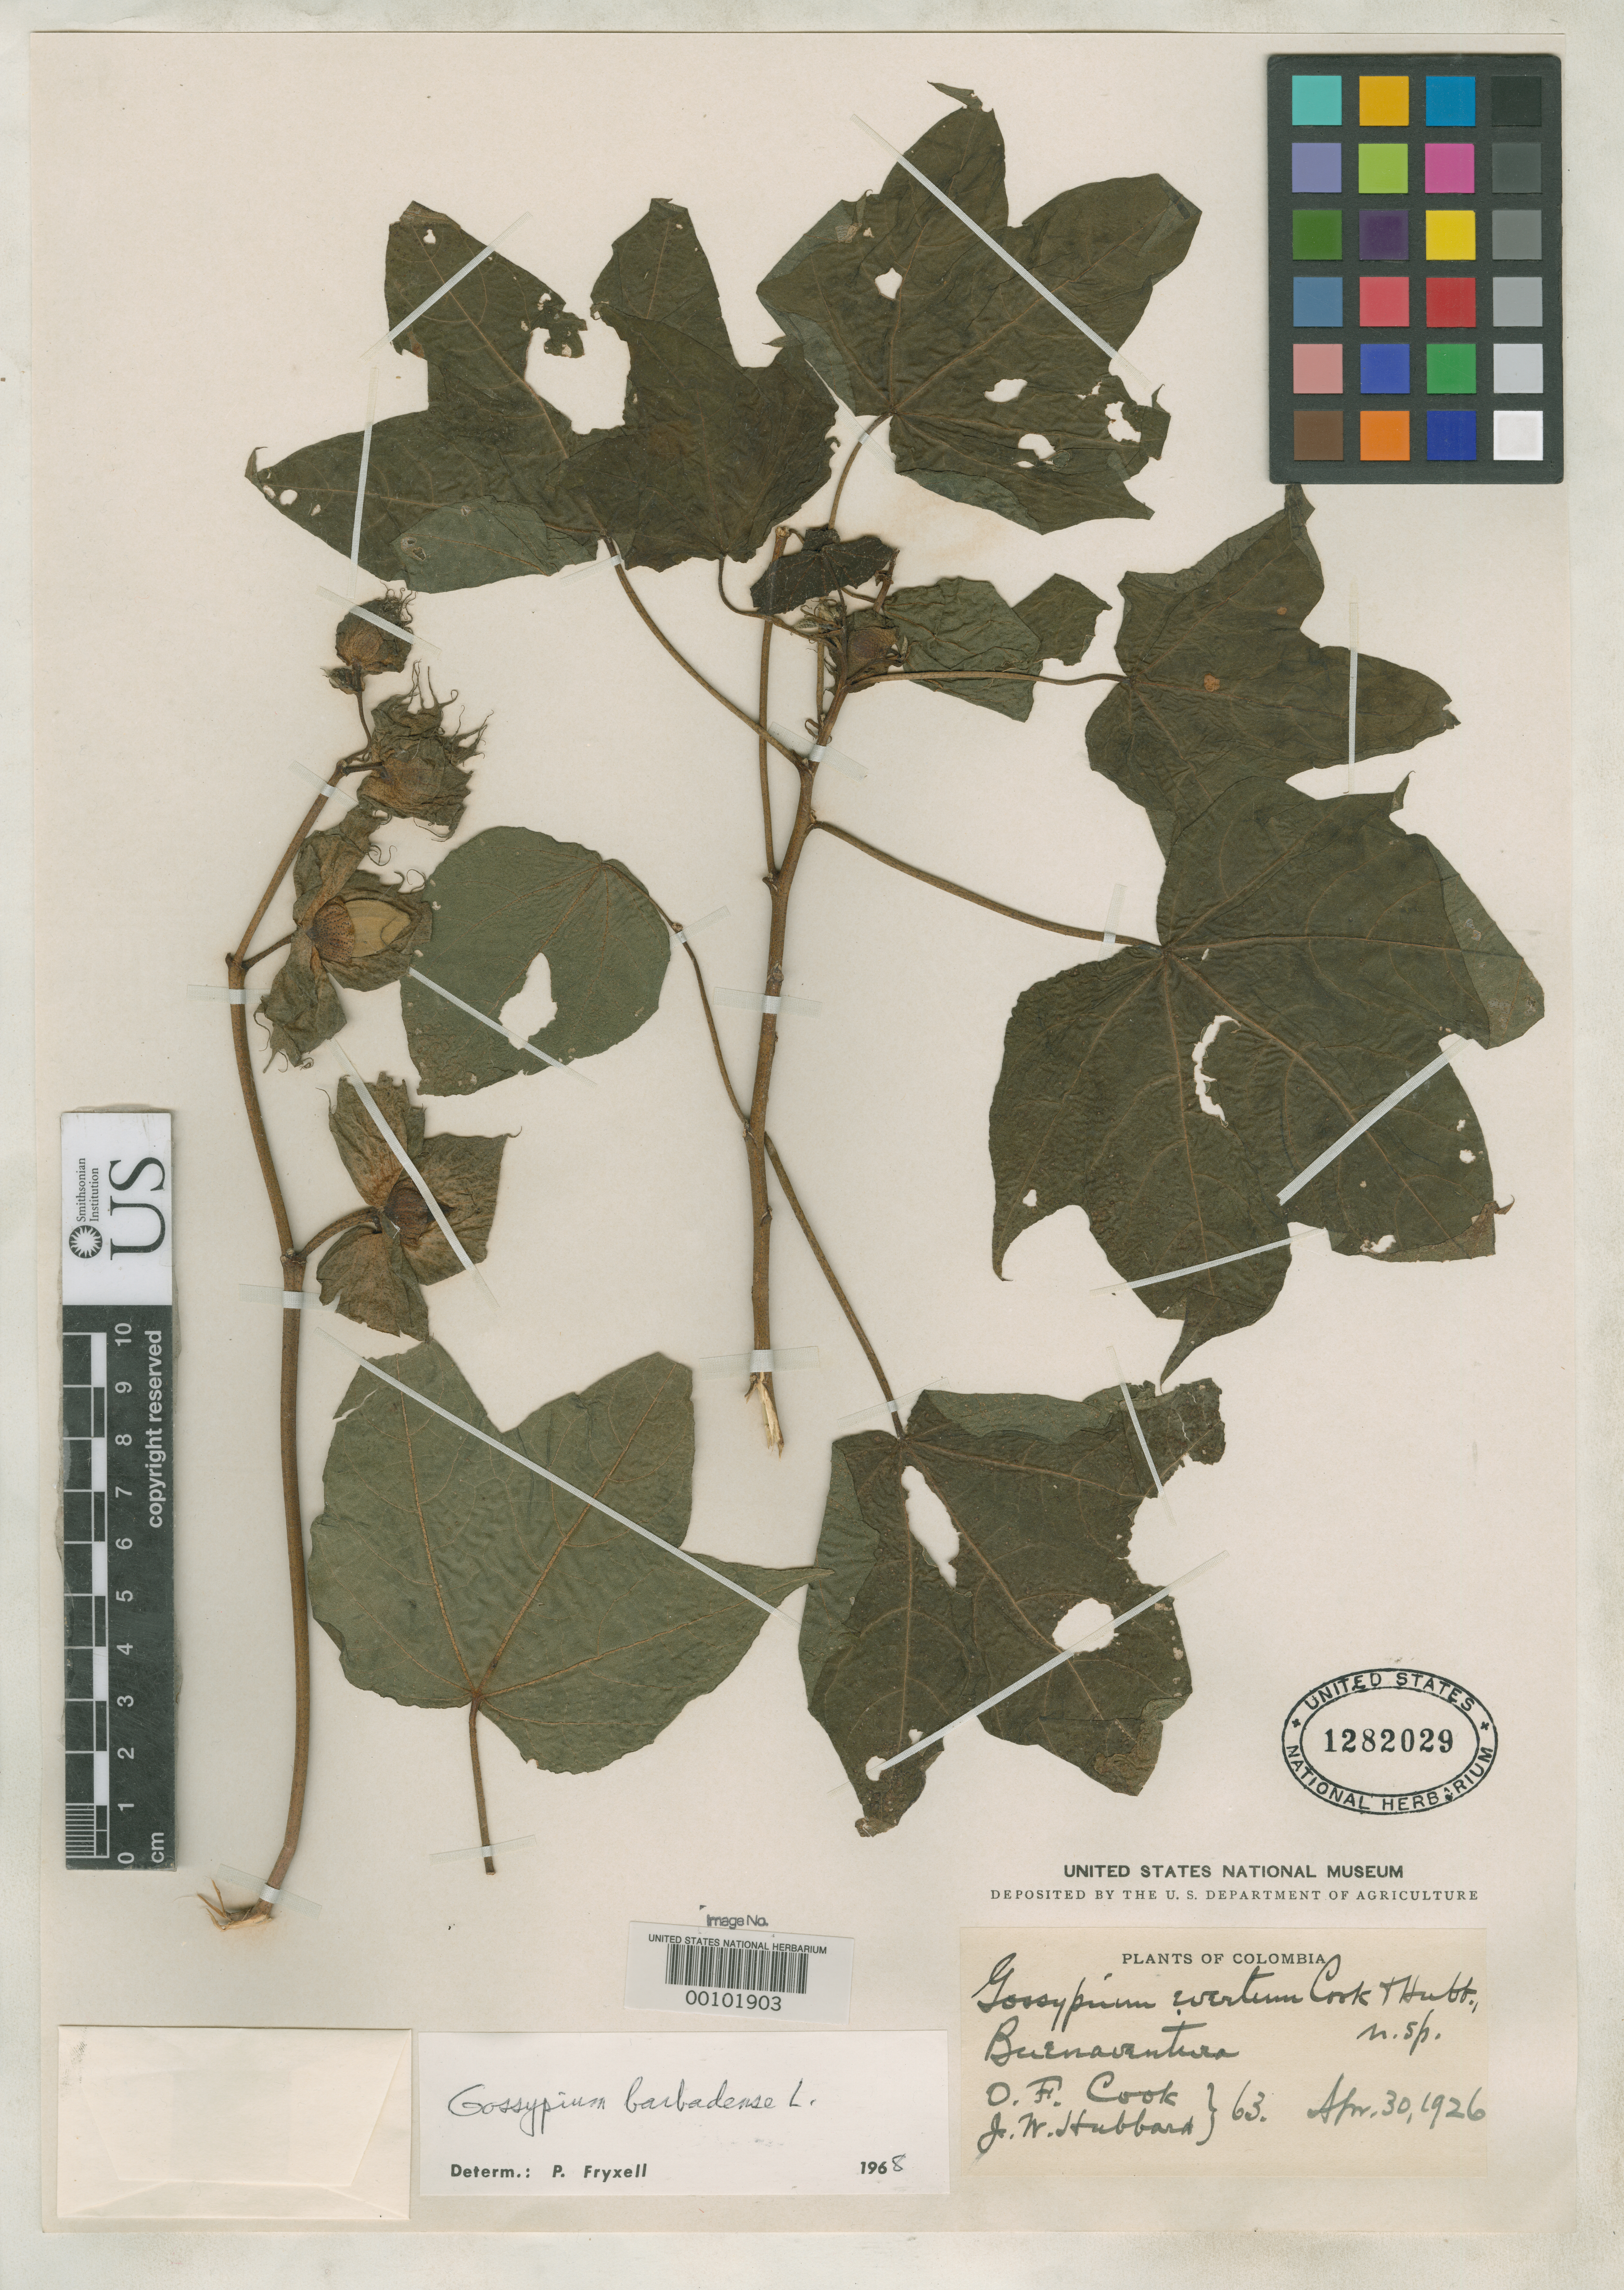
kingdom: Plantae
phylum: Tracheophyta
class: Magnoliopsida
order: Malvales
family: Malvaceae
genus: Gossypium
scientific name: Gossypium evertum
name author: O.F. Cook & J.W. Hubb.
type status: Holotype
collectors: O. F. Cook & J. W. Hubbard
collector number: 63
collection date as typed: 30 Apr 1926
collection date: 1926-04-30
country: Colombia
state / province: Valle del Cauca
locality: Buena Ventura.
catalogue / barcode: US 1282029